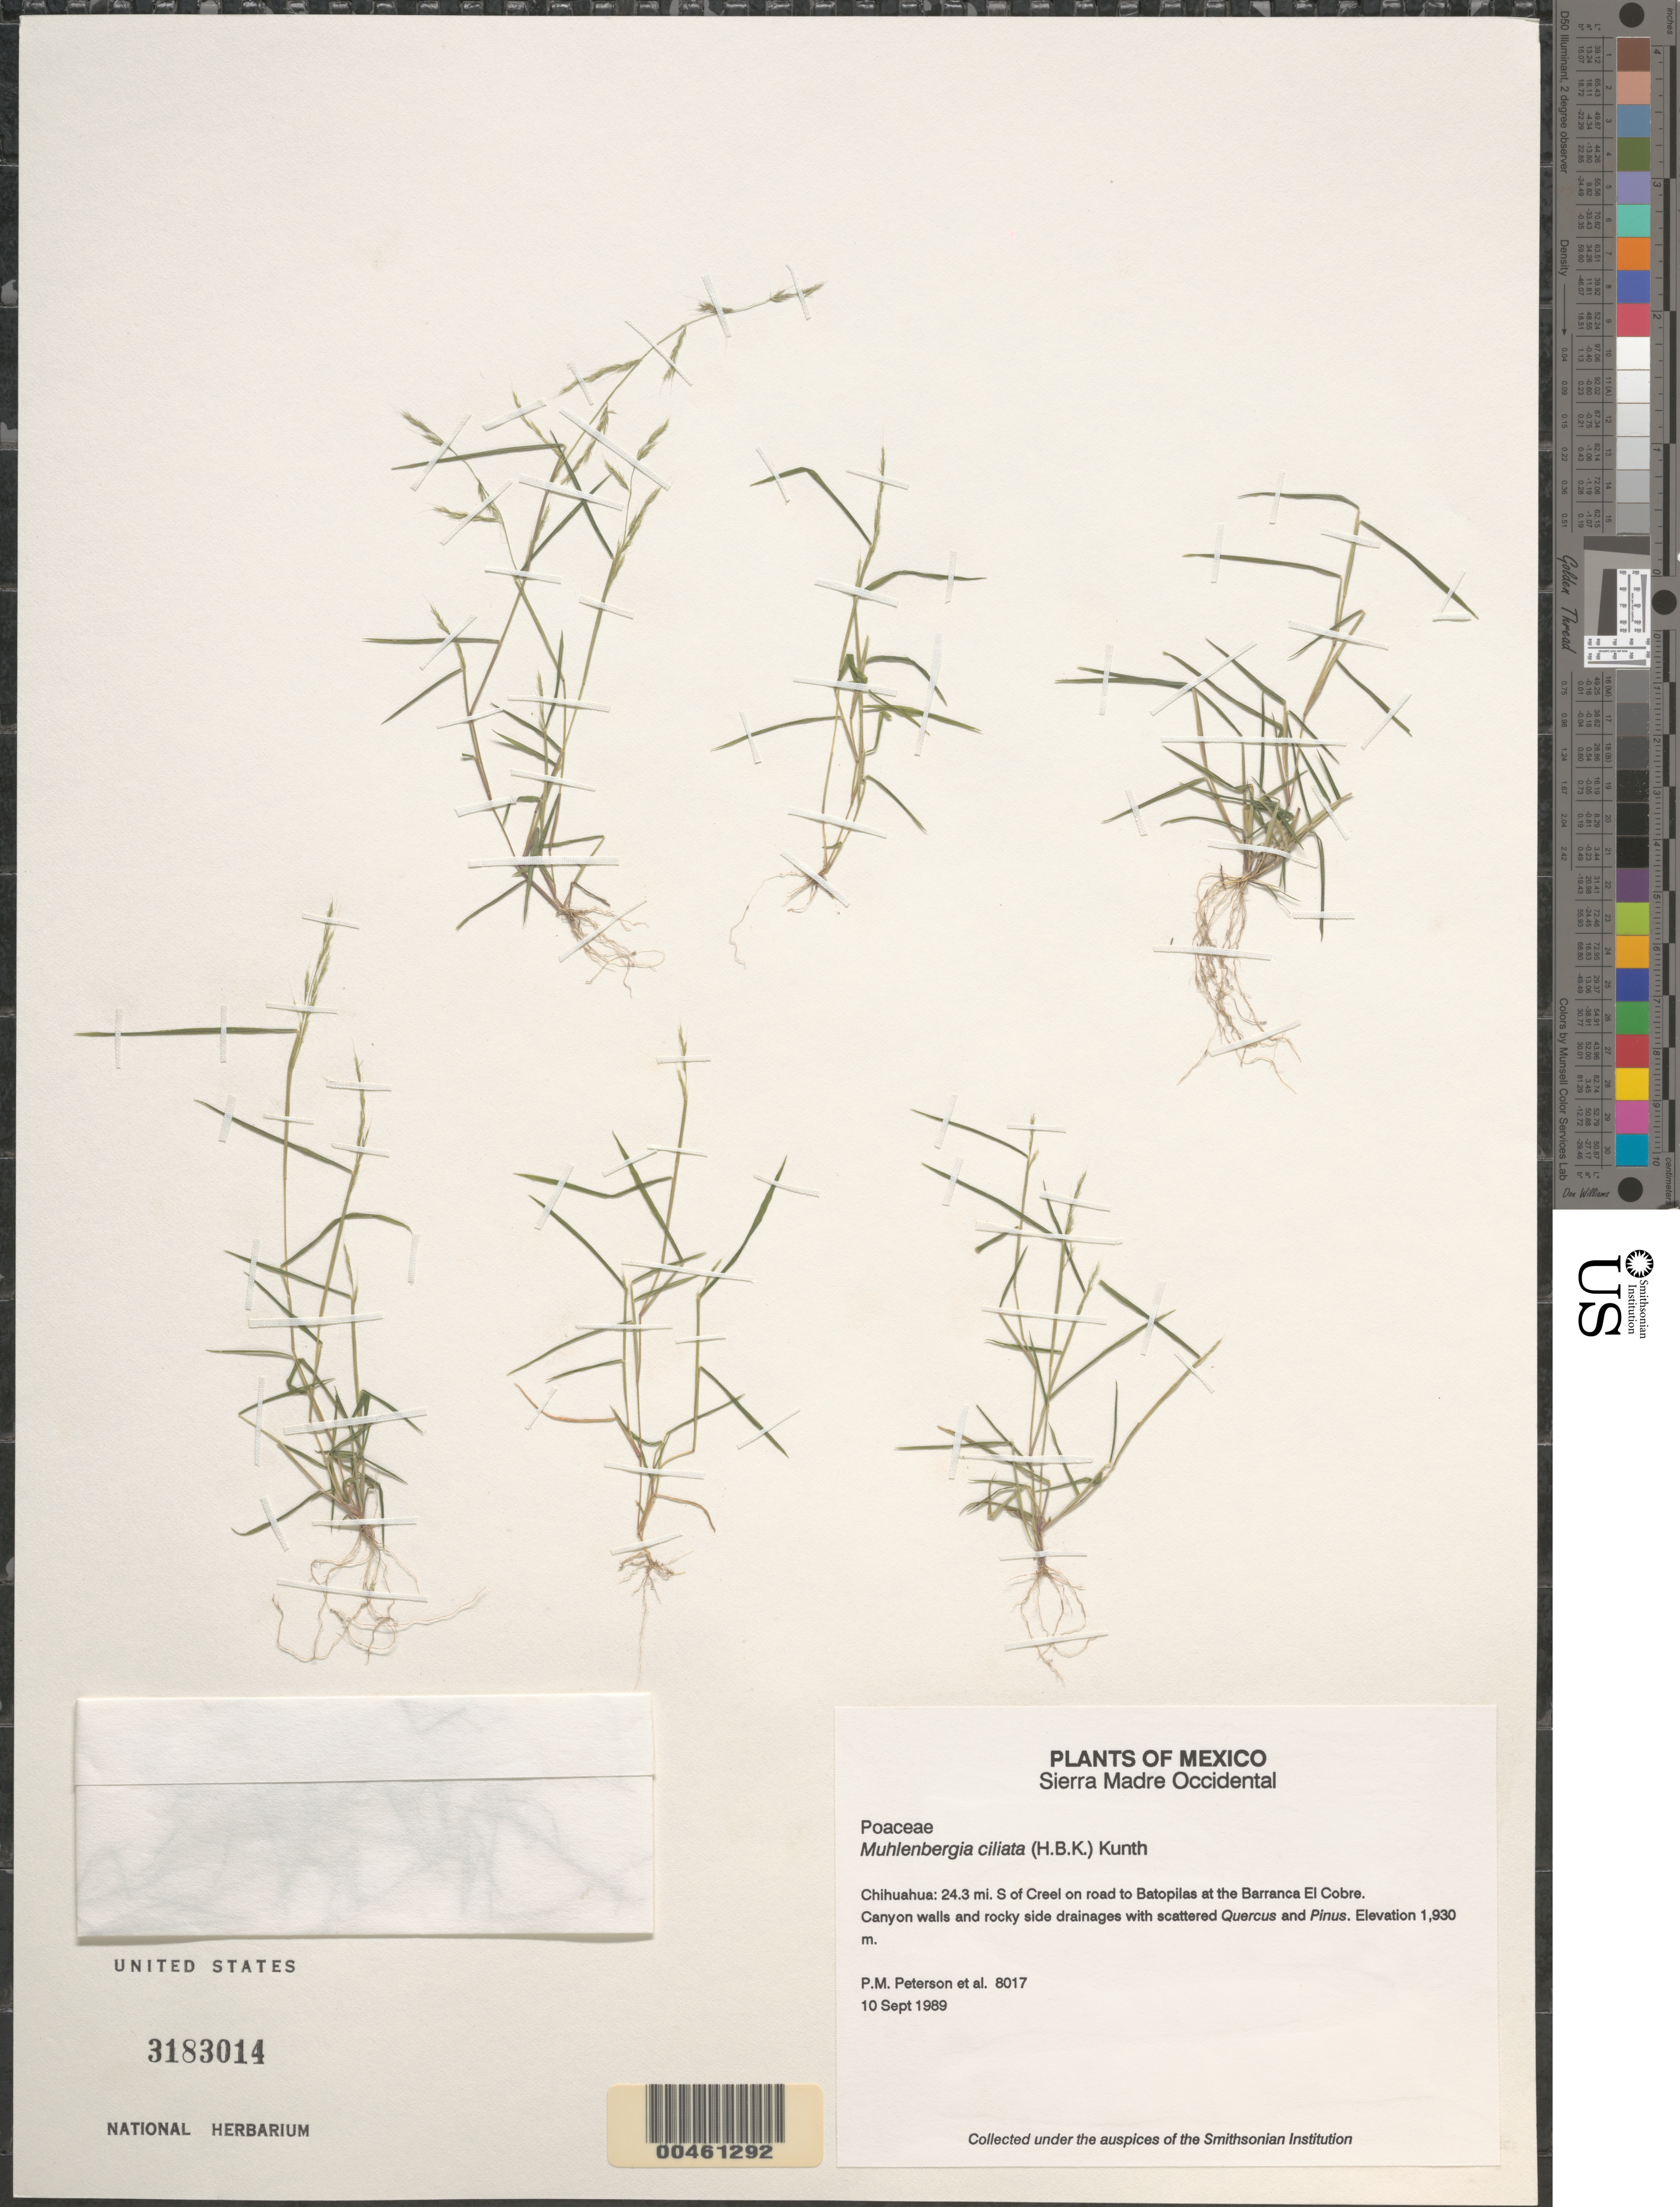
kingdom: Plantae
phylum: Tracheophyta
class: Liliopsida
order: Poales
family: Poaceae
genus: Muhlenbergia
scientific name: Muhlenbergia ciliata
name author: (Kunth) Trin.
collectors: P. M. Peterson, C. R. Annable & Y. Herrera Arrieta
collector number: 08017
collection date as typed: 10 Sep 1989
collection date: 1989-09-10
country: Mexico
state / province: Chihuahua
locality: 24.3 mi. S of Creel on road to Batopilas at the Barranca El Cobre.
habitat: Canyon walls and rocky side drainages with scattered Quercus and Pinus.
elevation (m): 1930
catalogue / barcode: US 3183014